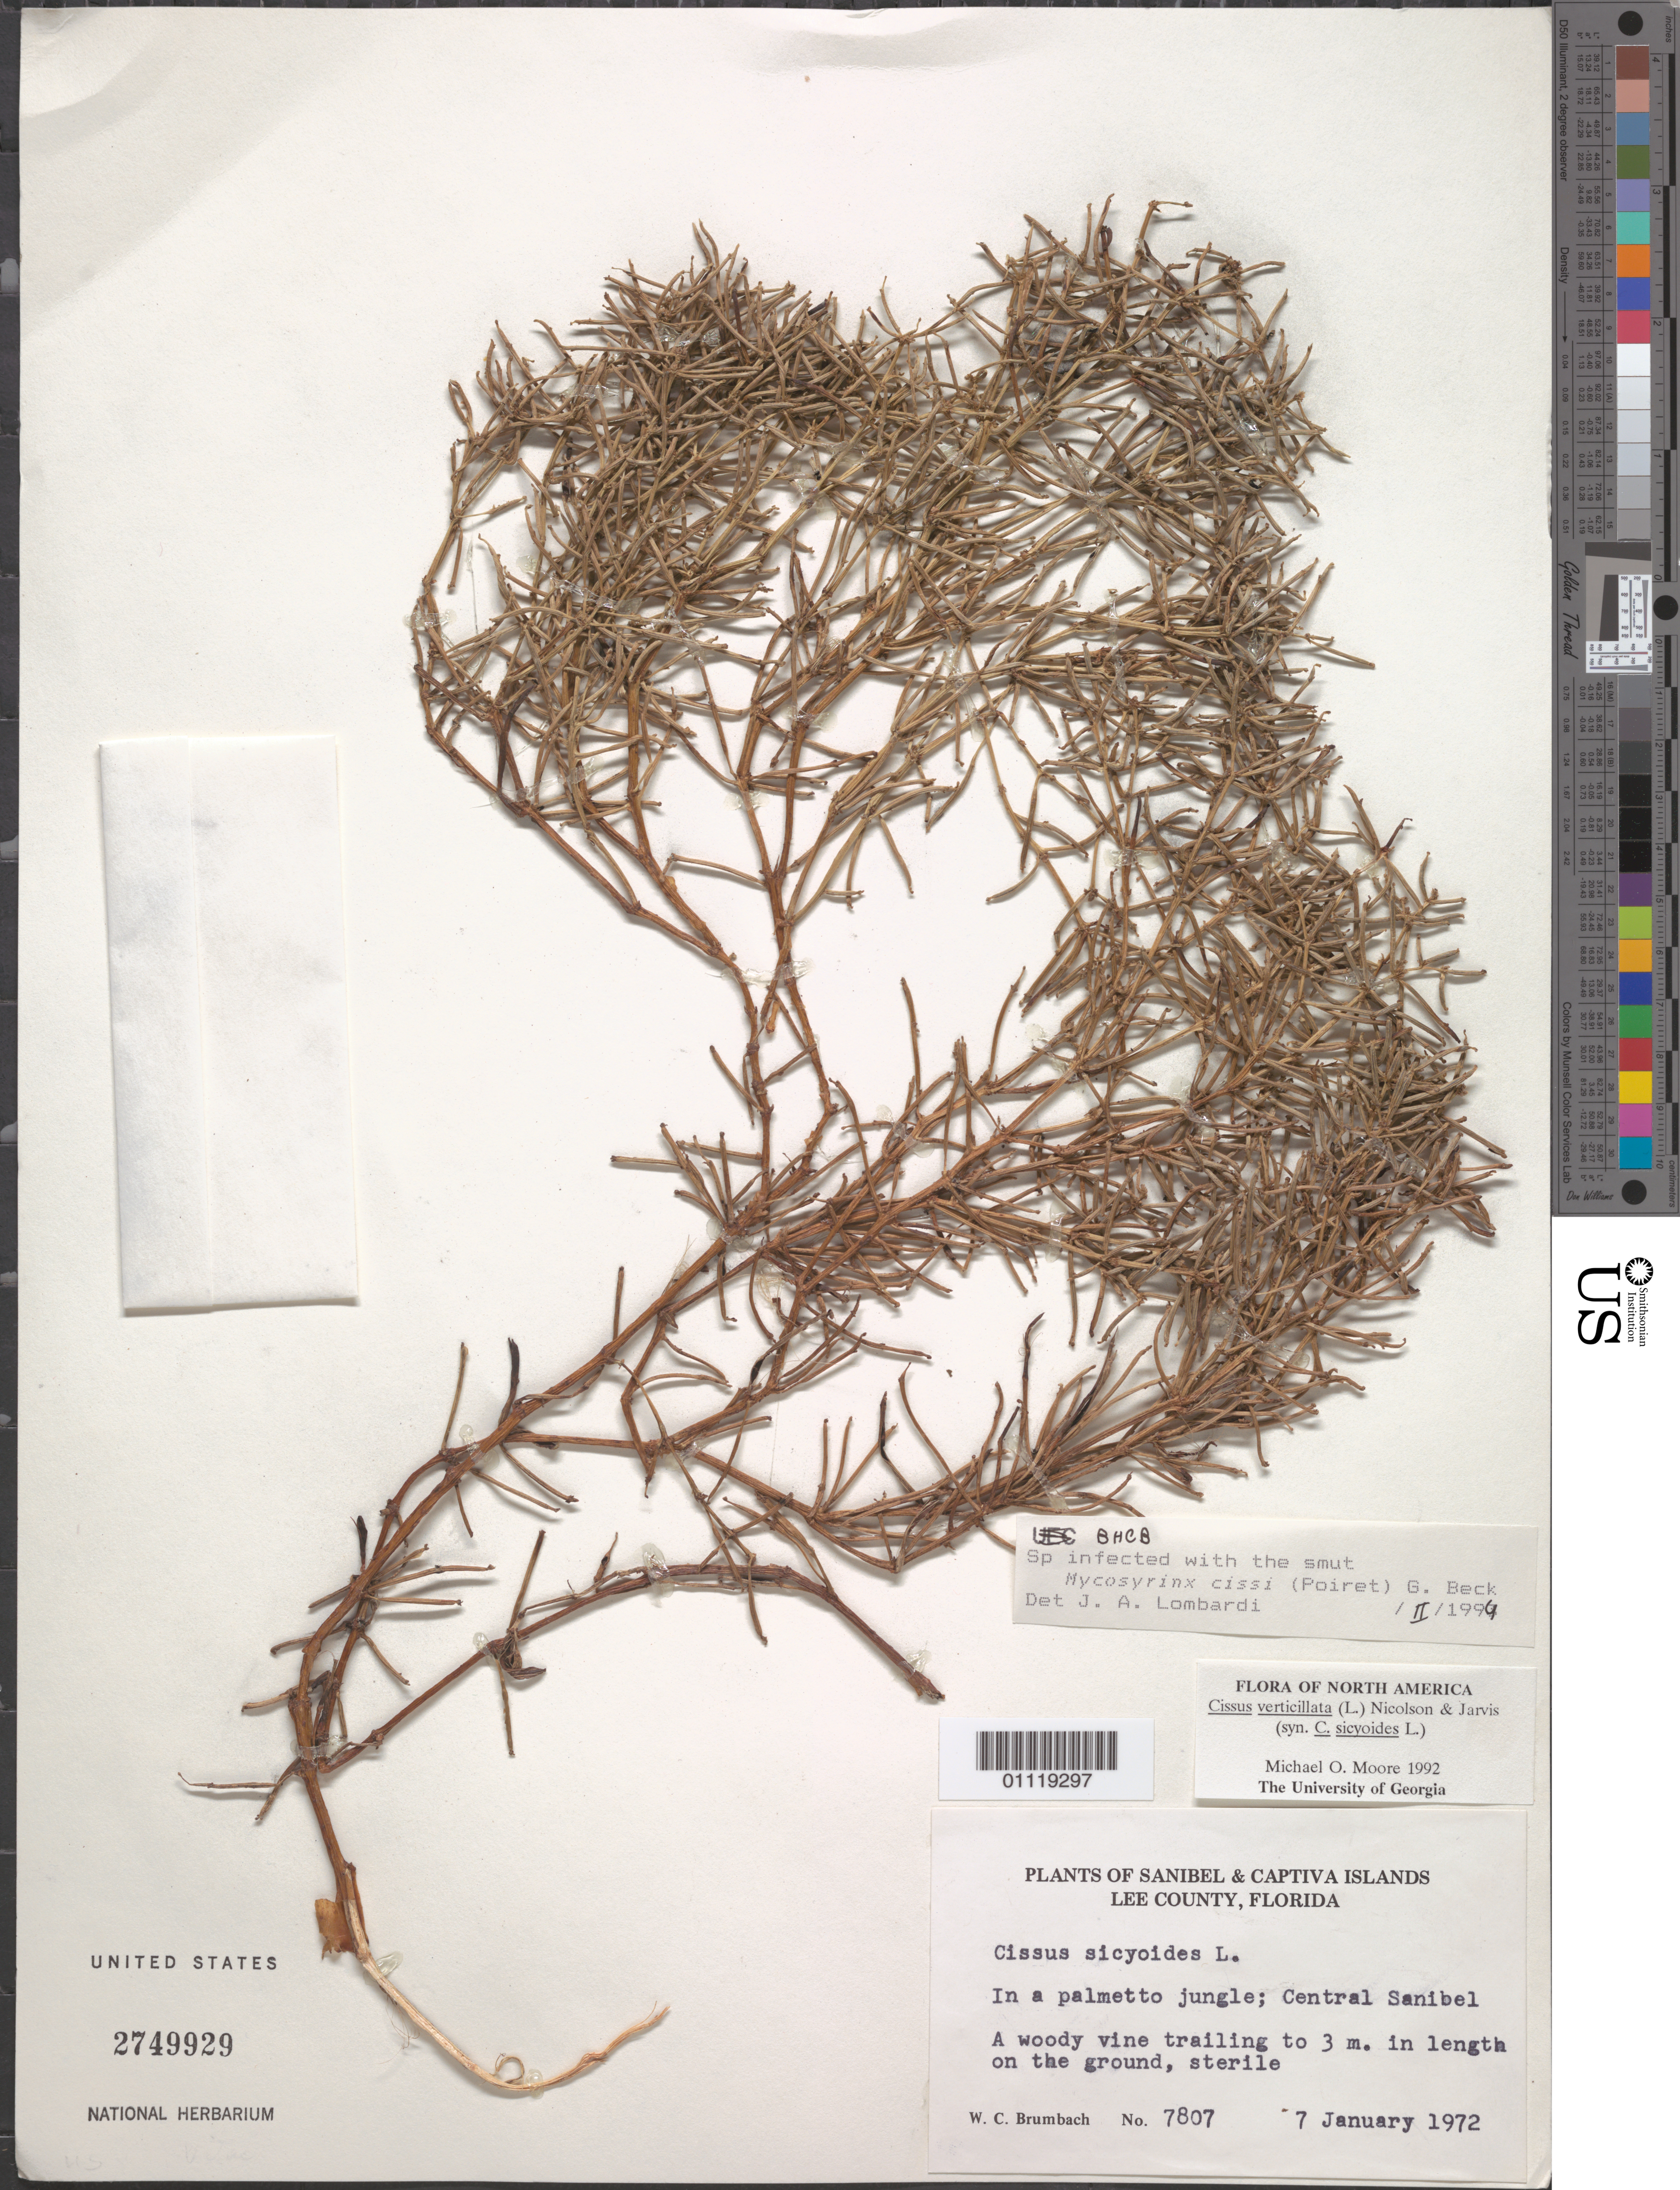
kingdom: Plantae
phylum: Tracheophyta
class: Magnoliopsida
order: Vitales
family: Vitaceae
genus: Cissus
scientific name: Cissus verticillata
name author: (L.) Nicolson & C.E. Jarvis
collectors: W. C. Brumbach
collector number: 7807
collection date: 1972-01-07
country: United States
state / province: Florida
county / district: Lee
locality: Central Sanibel.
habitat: A woody vine trailing on the ground.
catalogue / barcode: US 2749929